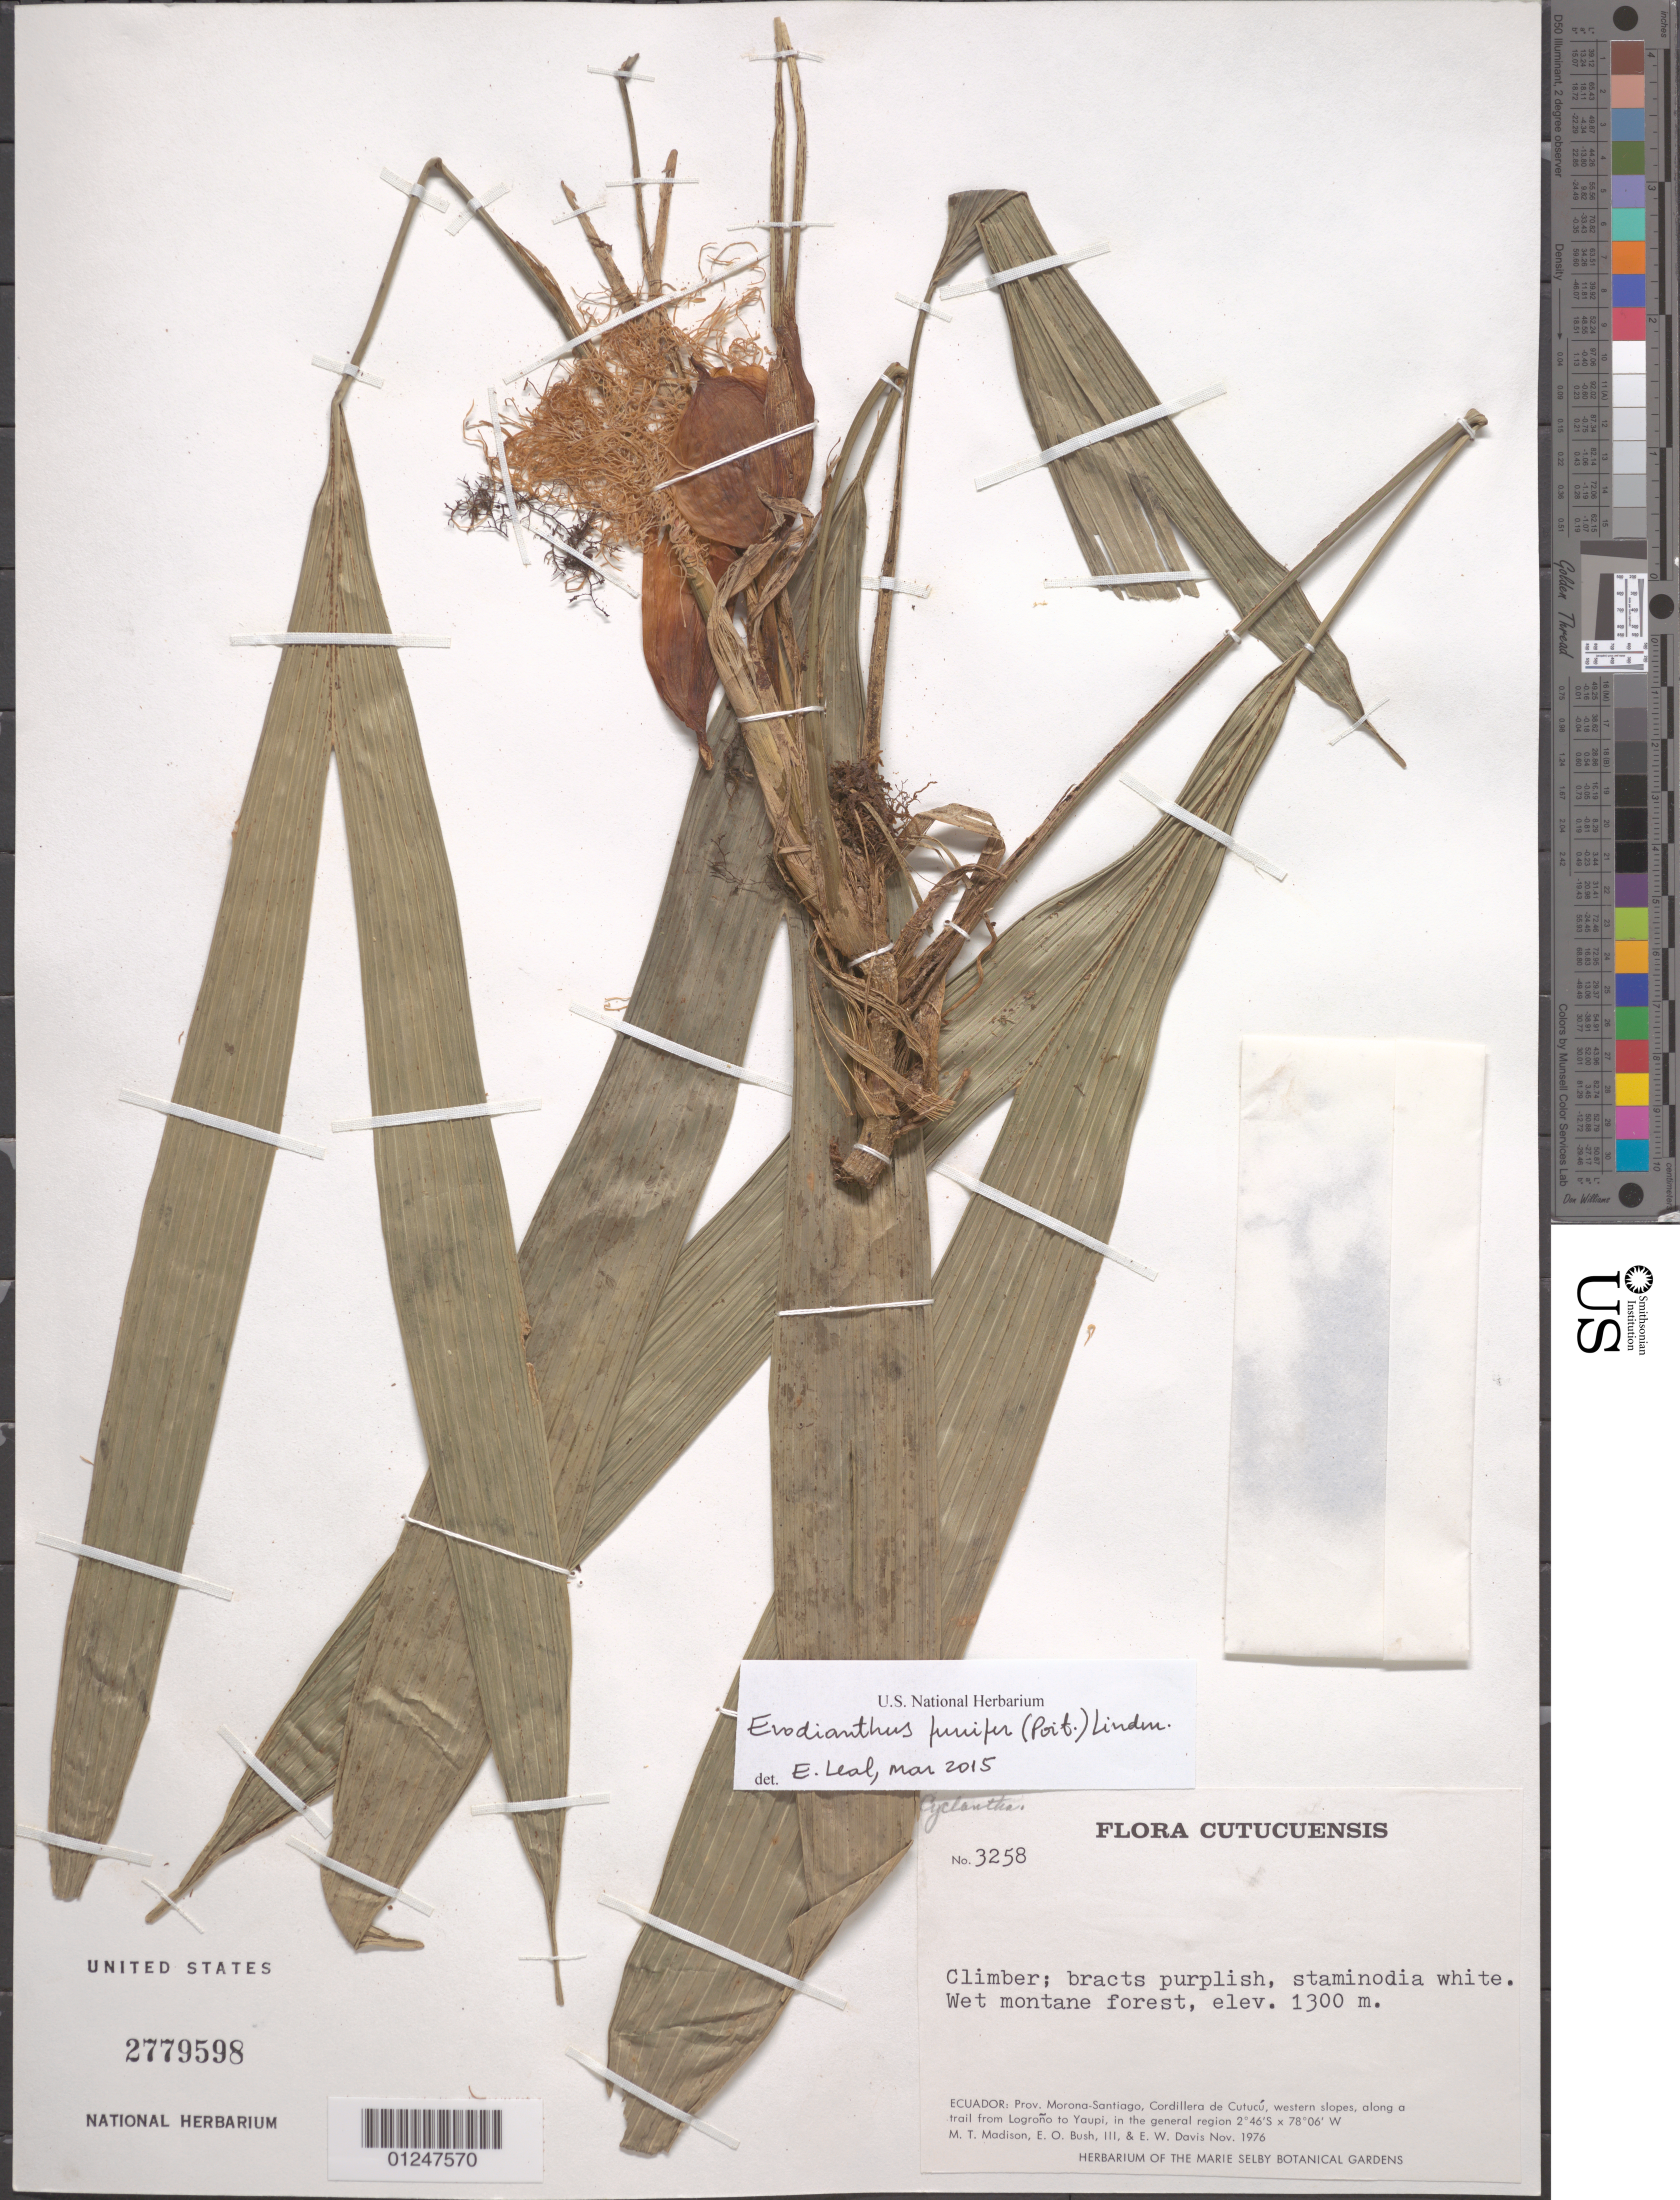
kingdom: Plantae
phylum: Tracheophyta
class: Liliopsida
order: Pandanales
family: Cyclanthaceae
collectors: M. T. Madison, E. O. Bush & E. W. Davis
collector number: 3258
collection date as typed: Nov 1976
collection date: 1976-11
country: Ecuador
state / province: Morona-Santiago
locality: Cordiller de Cutucú, W slopes, along a trail from Logroño to Yaupi, in the general region.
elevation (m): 1300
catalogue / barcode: US 2779598